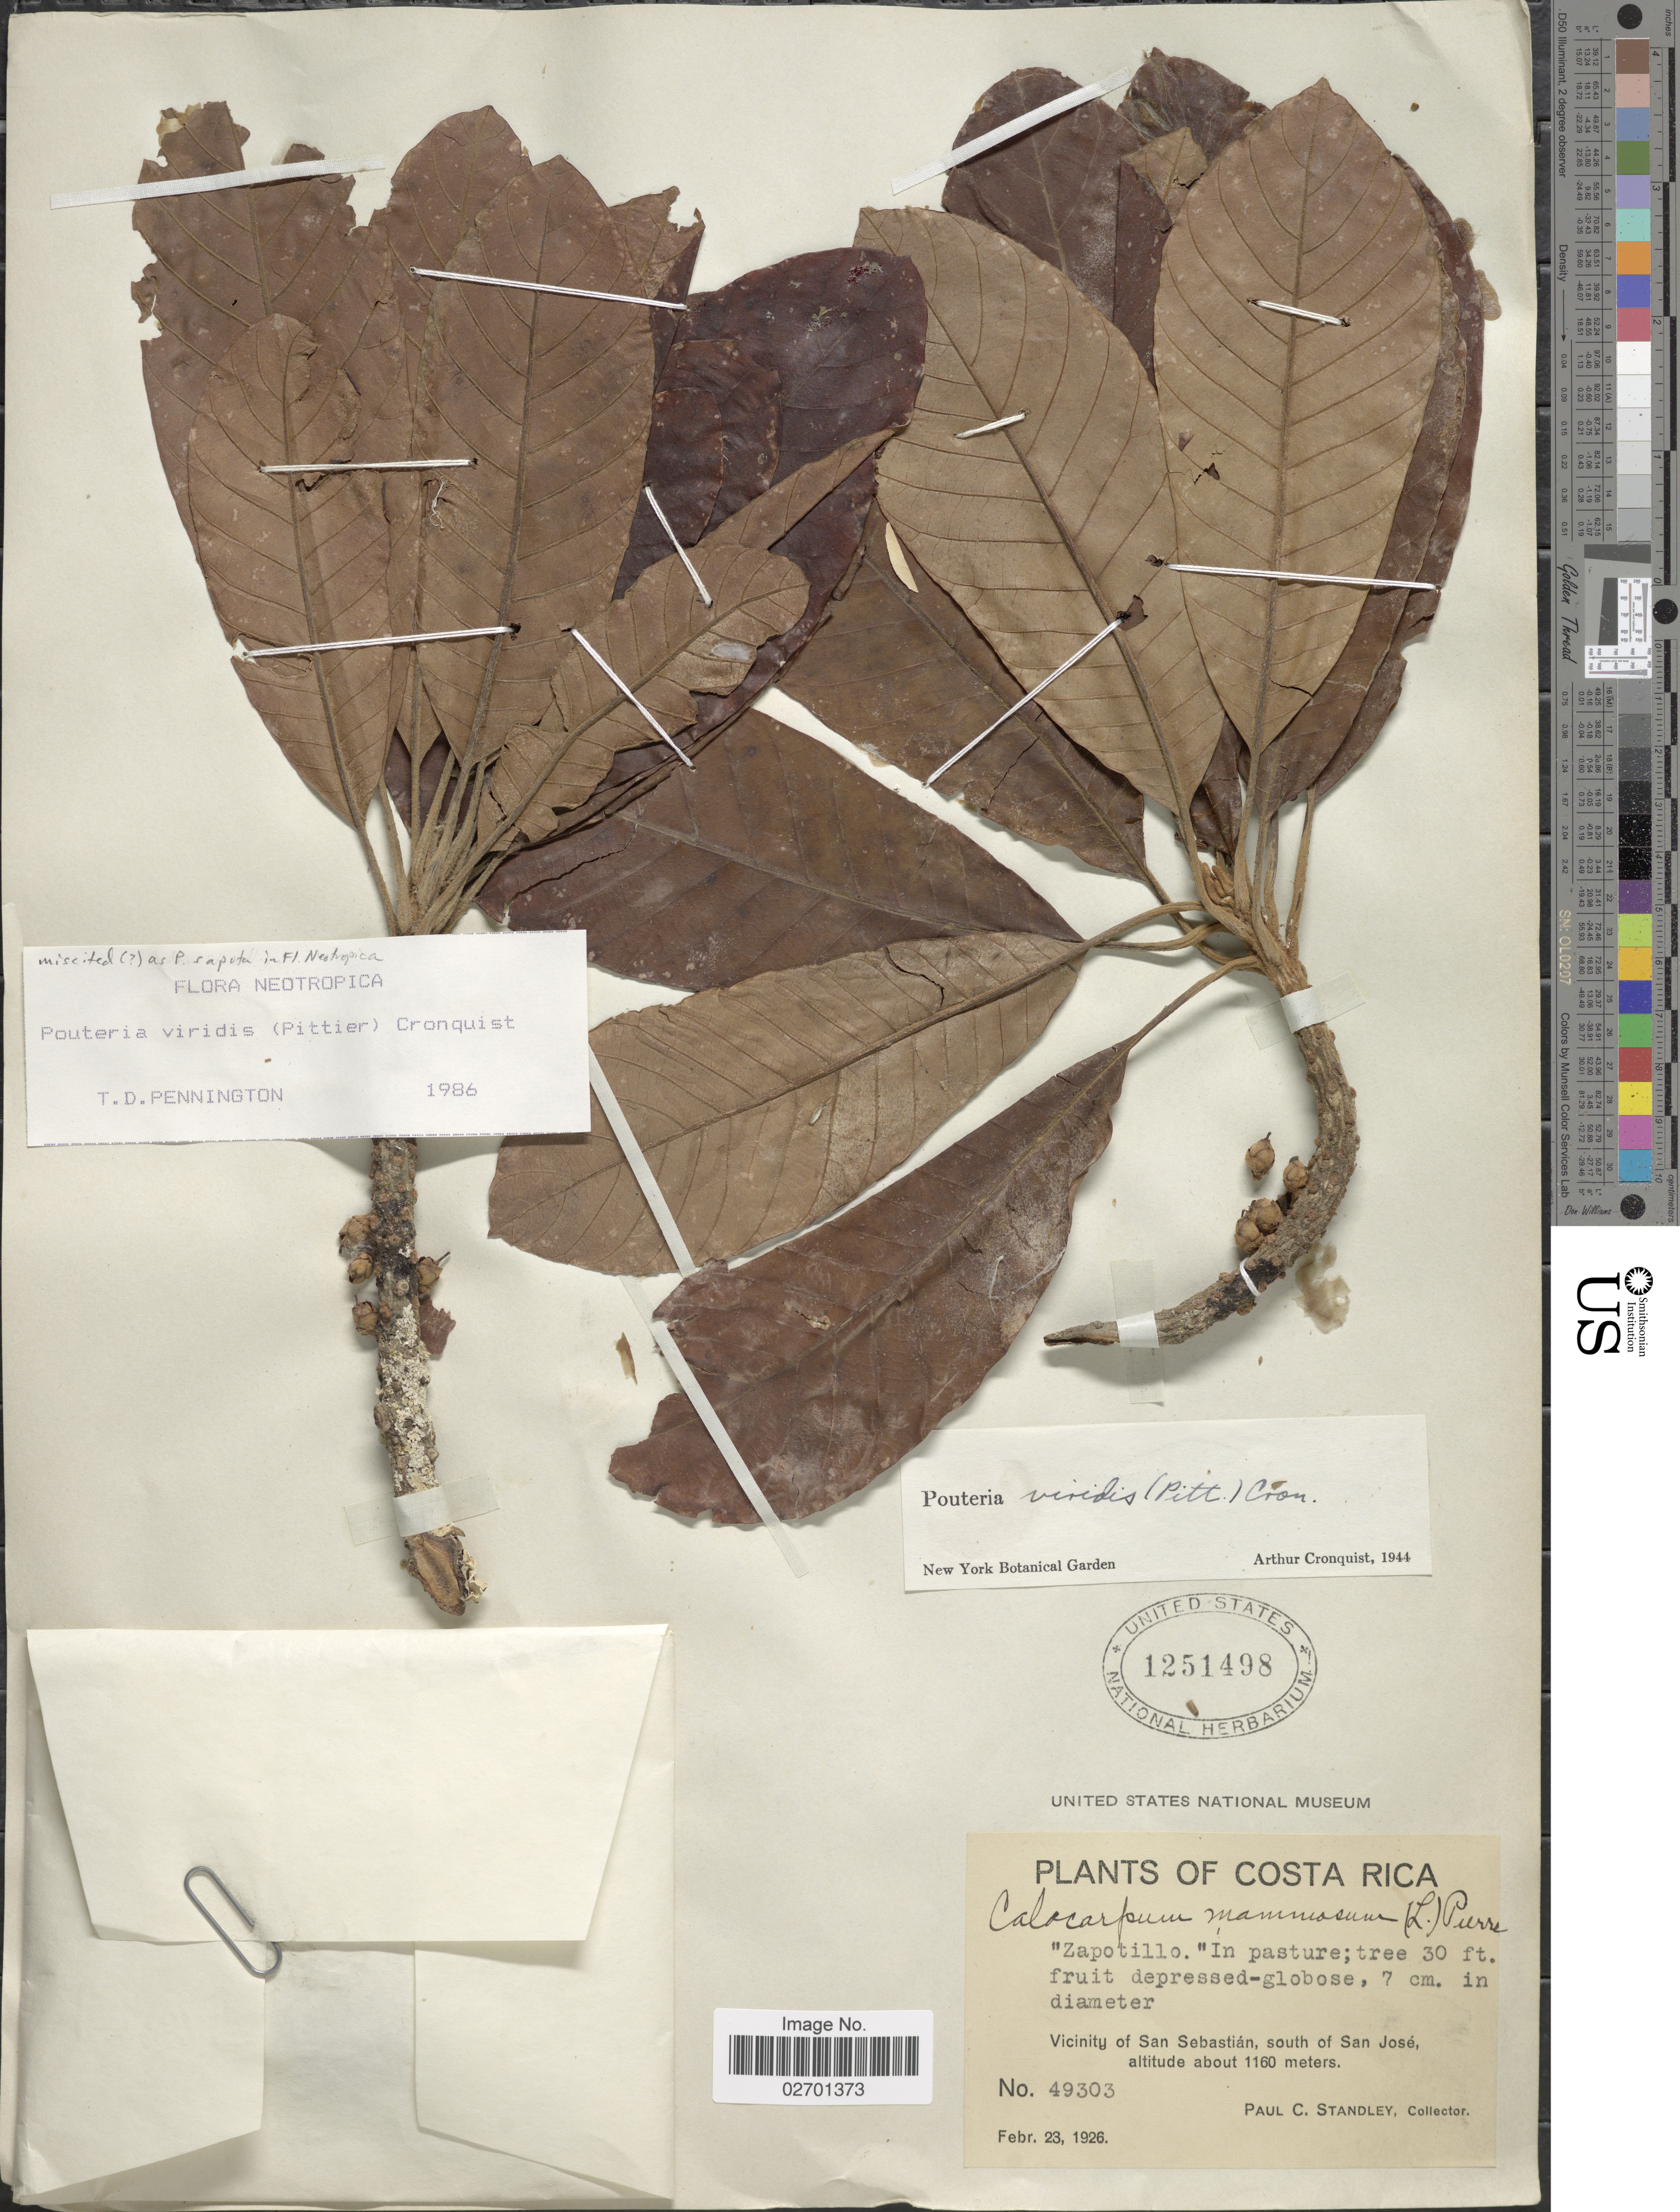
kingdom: Plantae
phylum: Tracheophyta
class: Magnoliopsida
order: Ericales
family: Sapotaceae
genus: Pouteria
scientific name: Pouteria viridis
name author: (Pittier) Cronq.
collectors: P. C. Standley & J. Valerio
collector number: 49303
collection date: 1926-02-23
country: Costa Rica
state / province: San José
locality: Vicinity of San Sebastian, south of San Jose.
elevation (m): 1160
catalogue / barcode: US 1251498